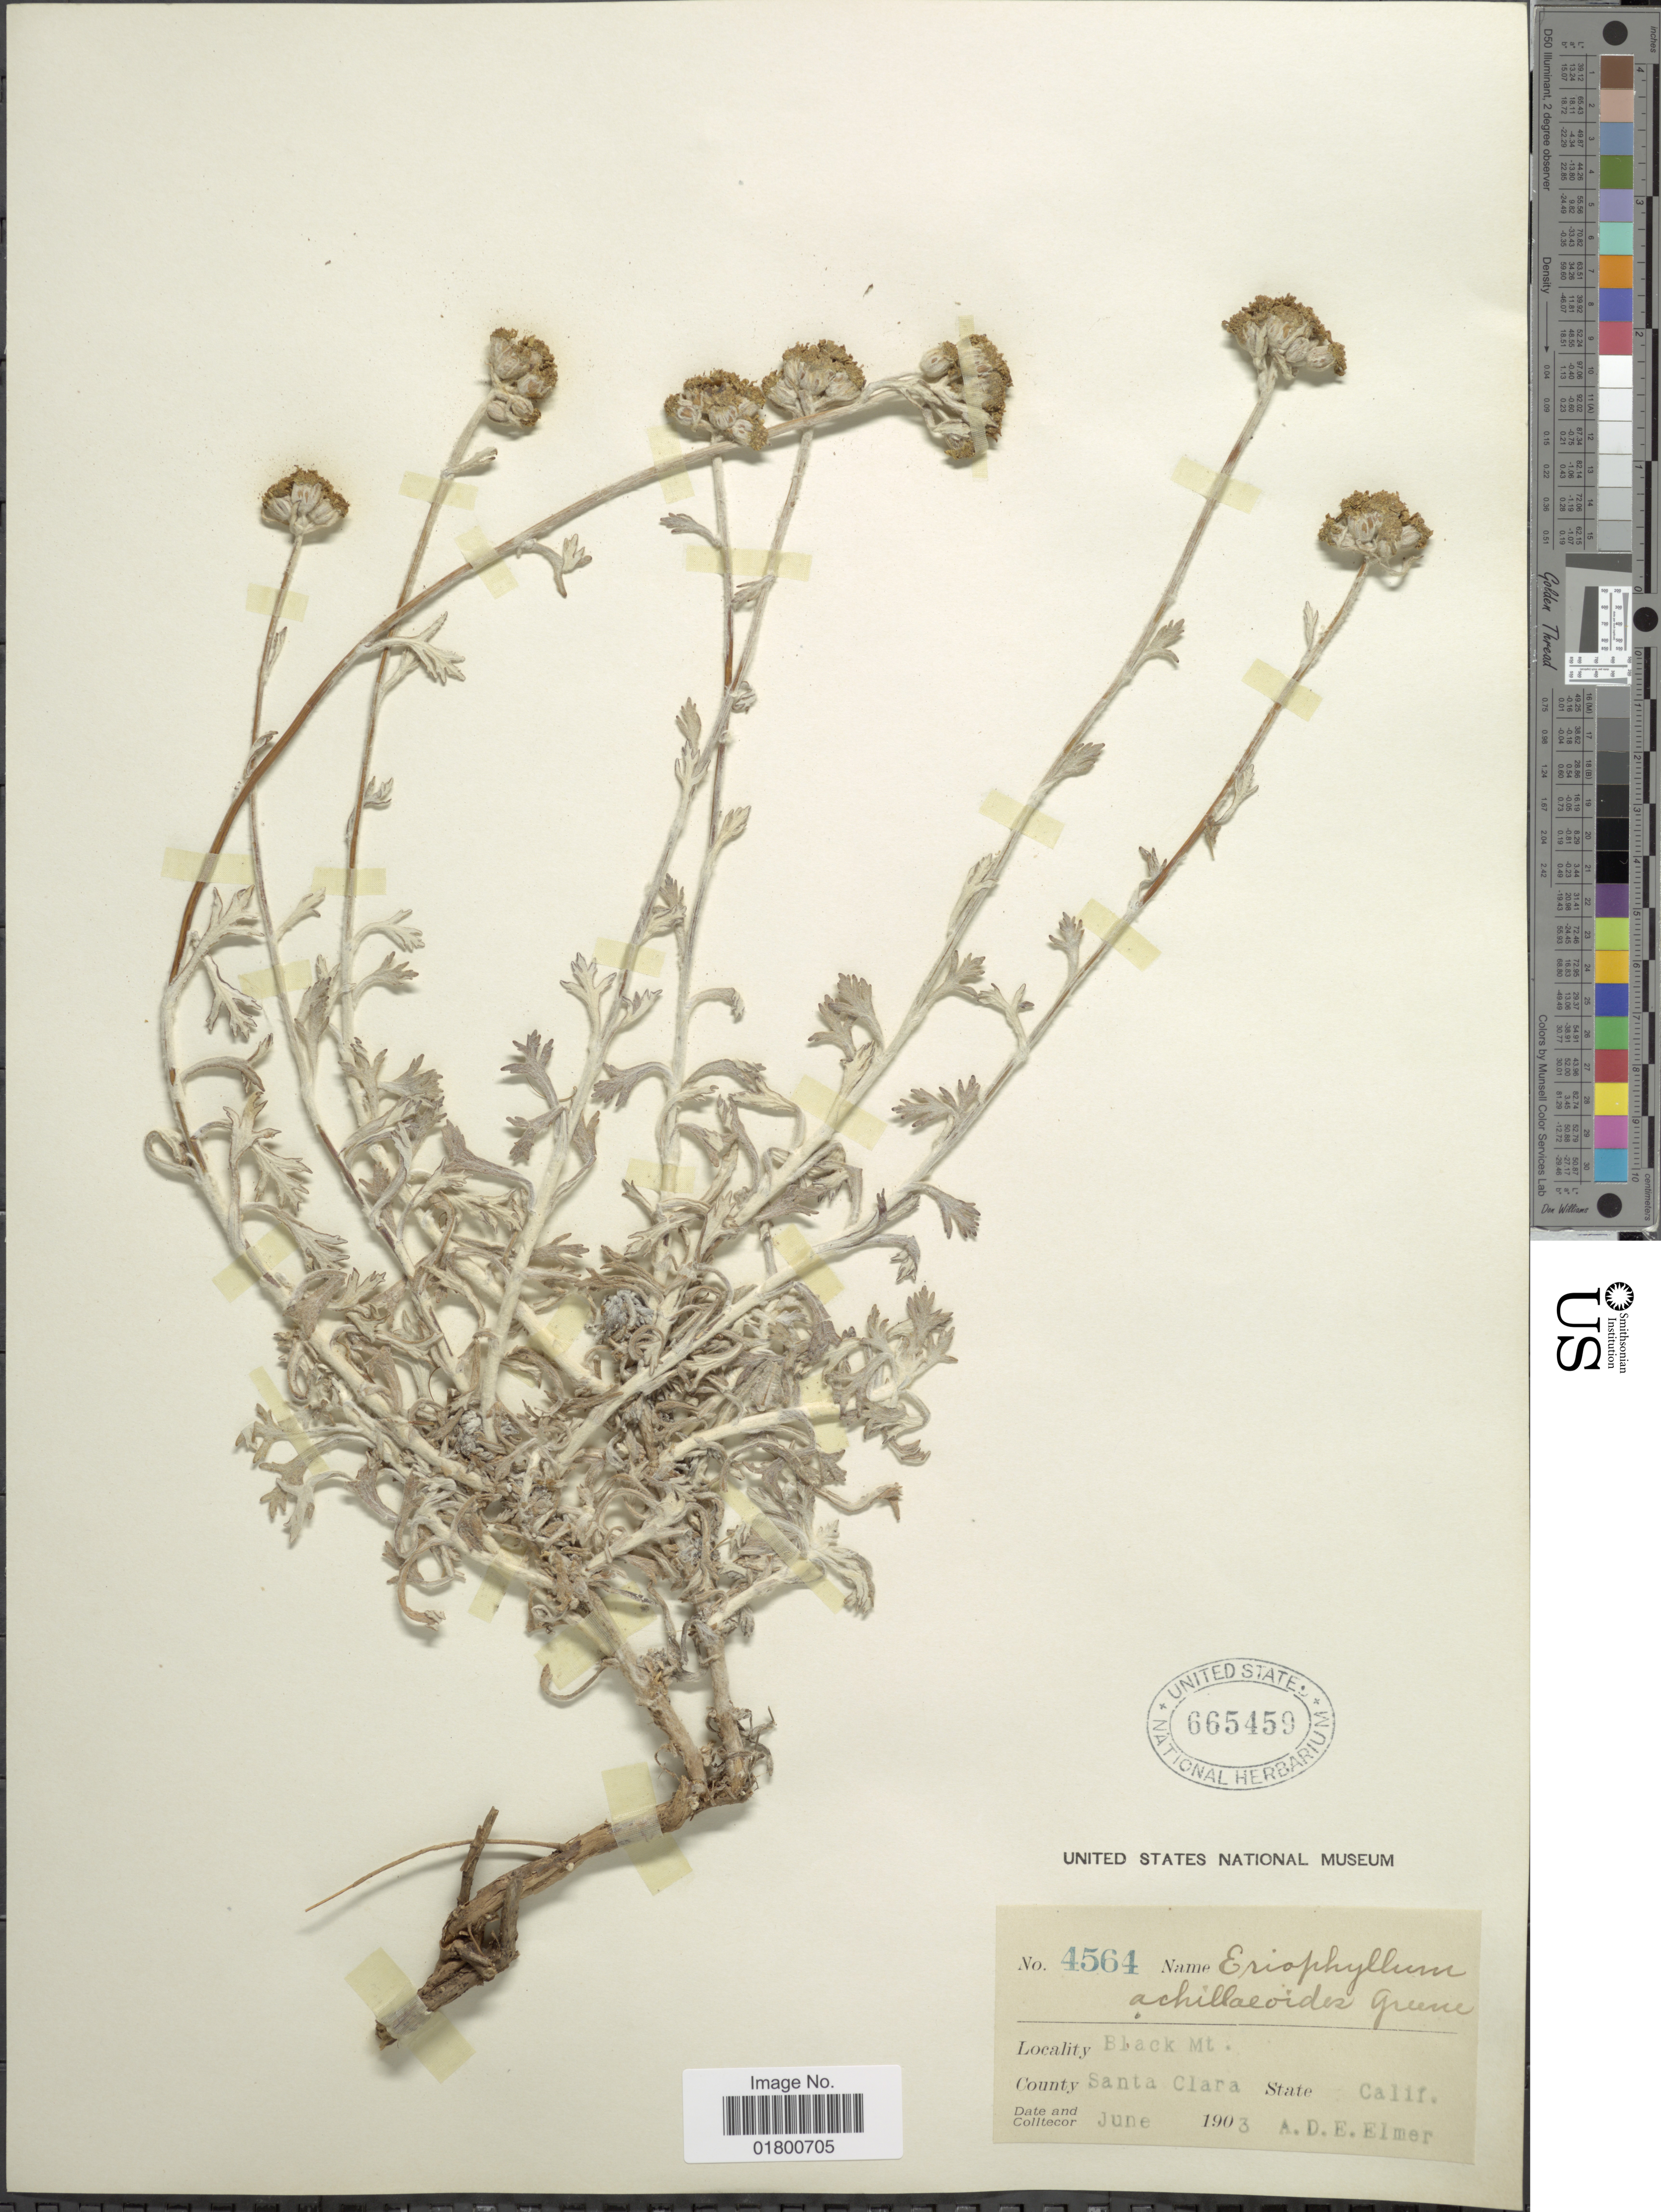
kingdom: Plantae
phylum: Tracheophyta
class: Magnoliopsida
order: Asterales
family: Asteraceae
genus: Eriophyllum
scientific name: Eriophyllum sp.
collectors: A. D. E. Elmer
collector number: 4564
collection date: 1903-06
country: United States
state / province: California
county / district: Santa Clara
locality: Black Mt., County Santa Clara, State Calif.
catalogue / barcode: US 665459